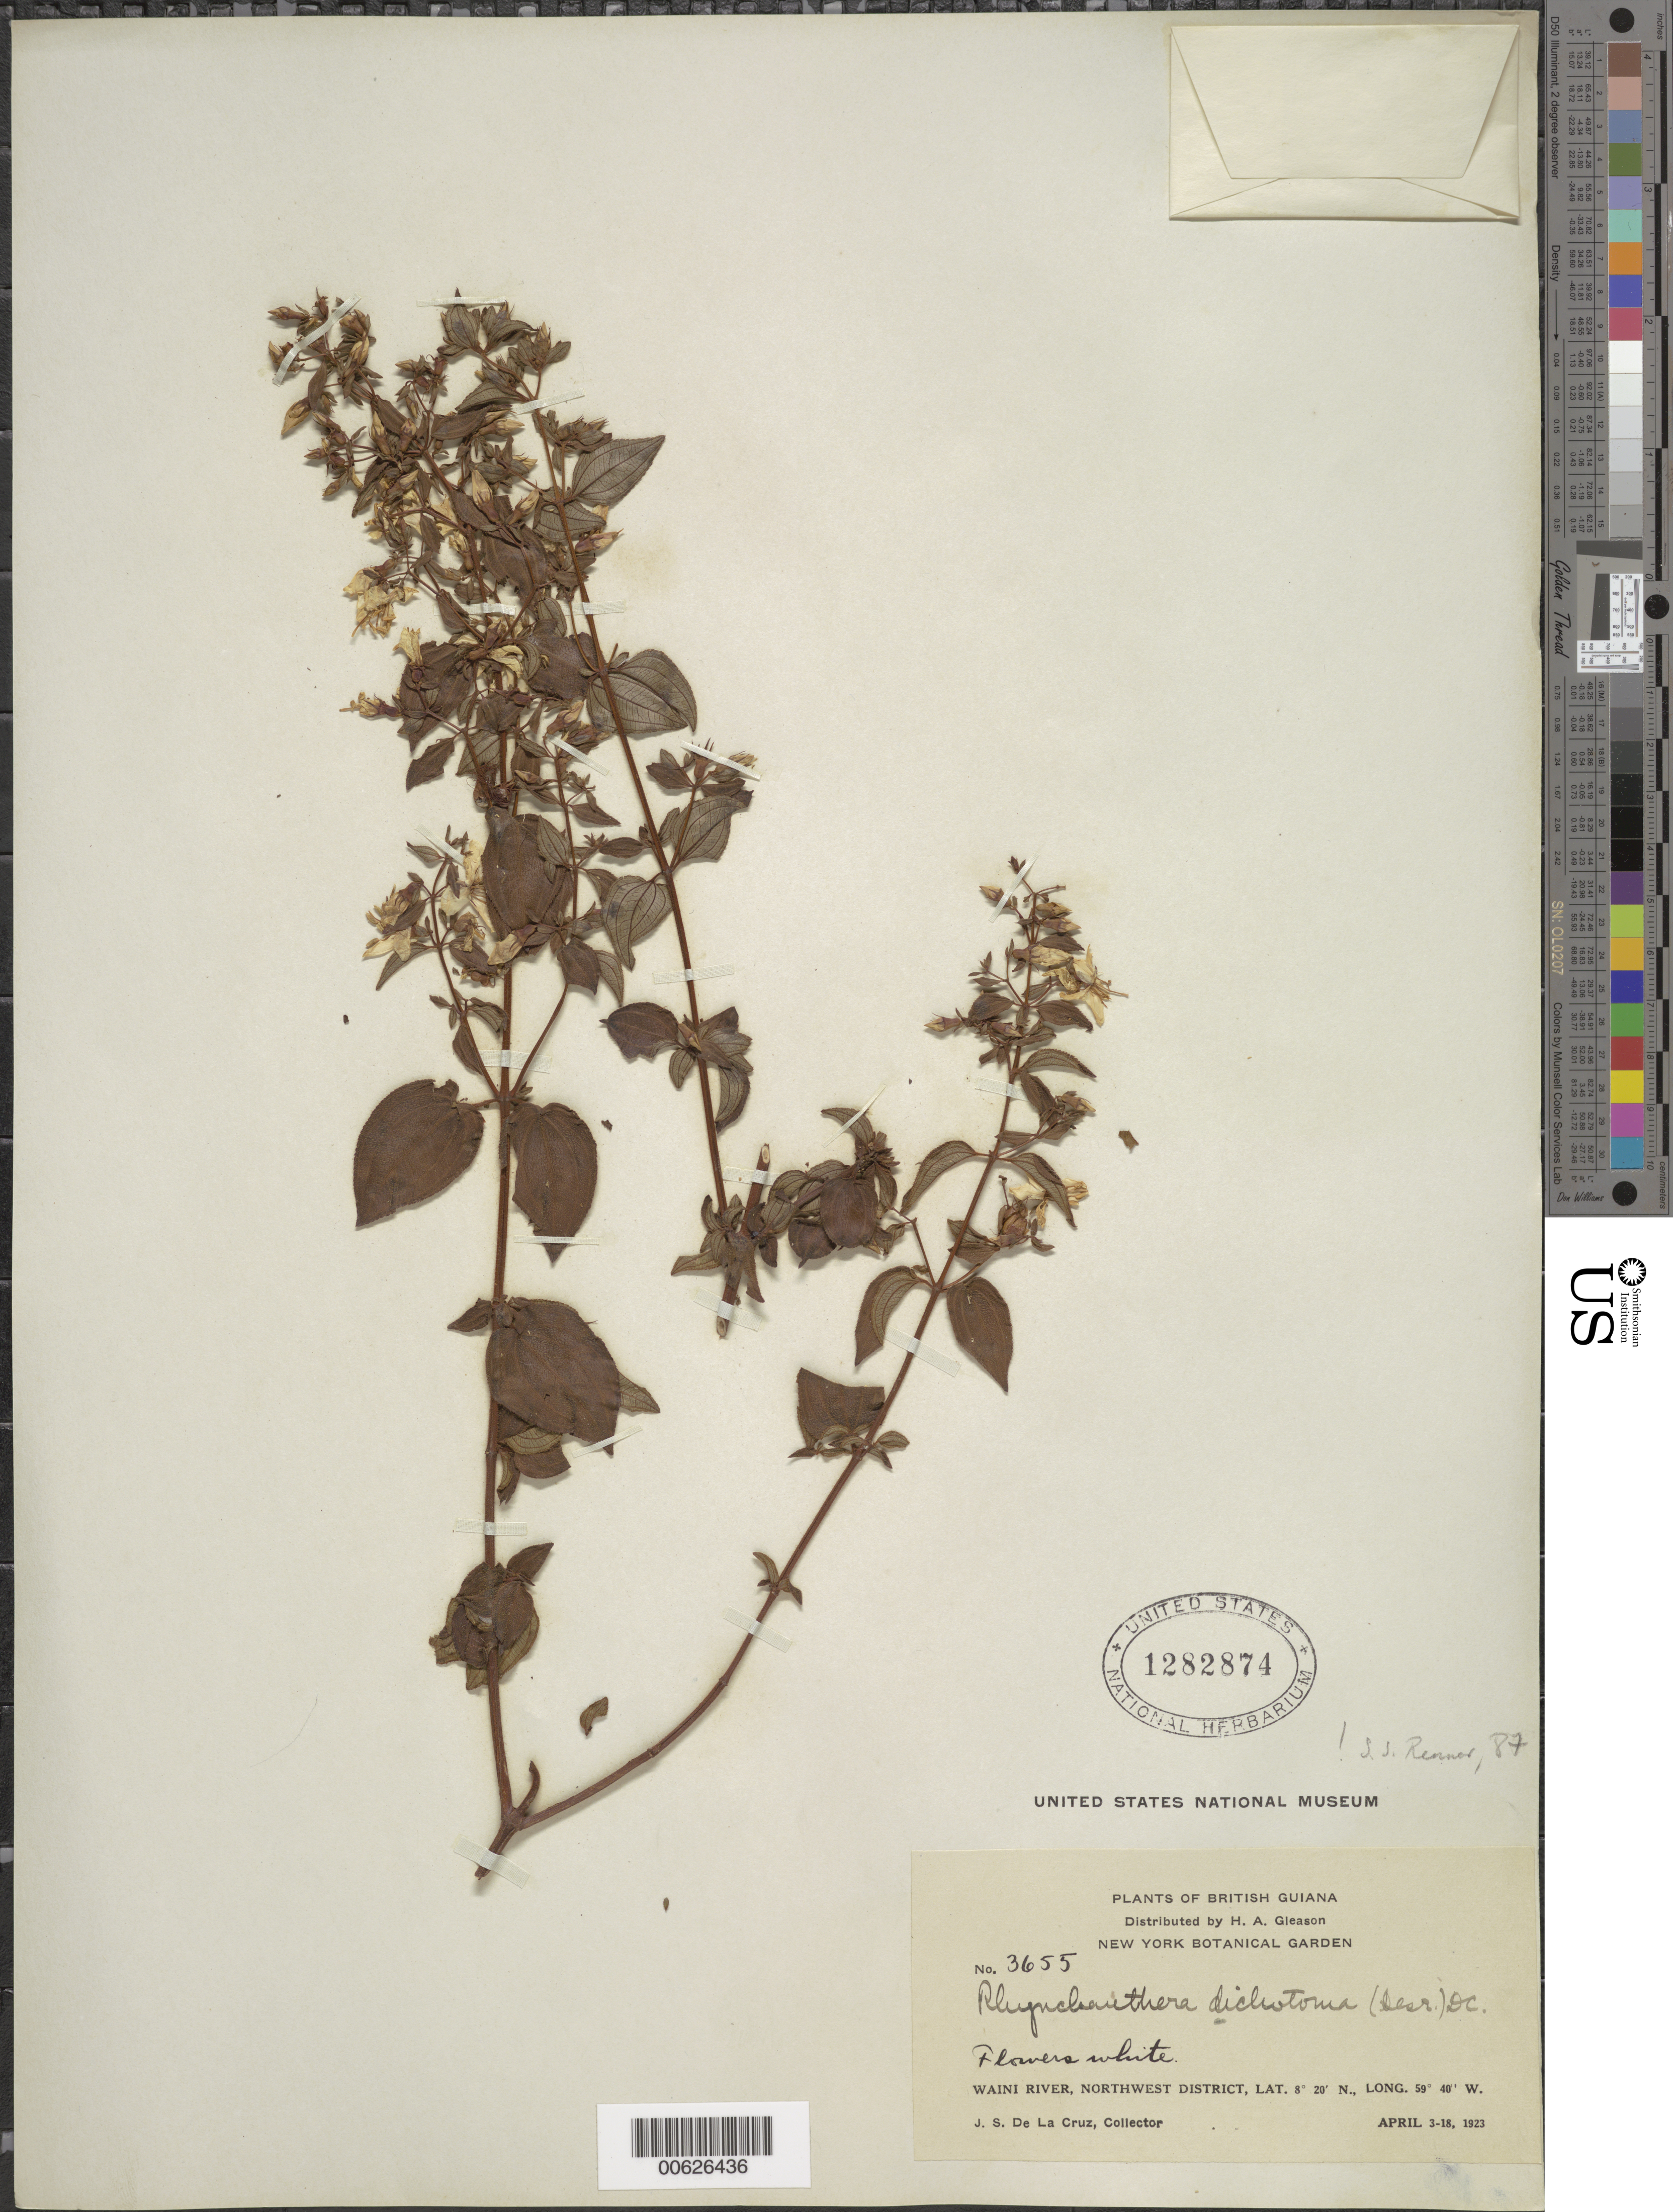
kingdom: Plantae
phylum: Tracheophyta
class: Magnoliopsida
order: Myrtales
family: Melastomataceae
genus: Rhynchanthera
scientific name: Rhynchanthera dichotoma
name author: DC.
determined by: Renner, S. S.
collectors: J. S. de la Cruz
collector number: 3655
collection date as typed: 3-Apr-23 to 18-Apr-23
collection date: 1923-04-03/1923-04-18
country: Guyana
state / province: Barima-Waini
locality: Waini R., NW District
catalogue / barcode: US 1282874